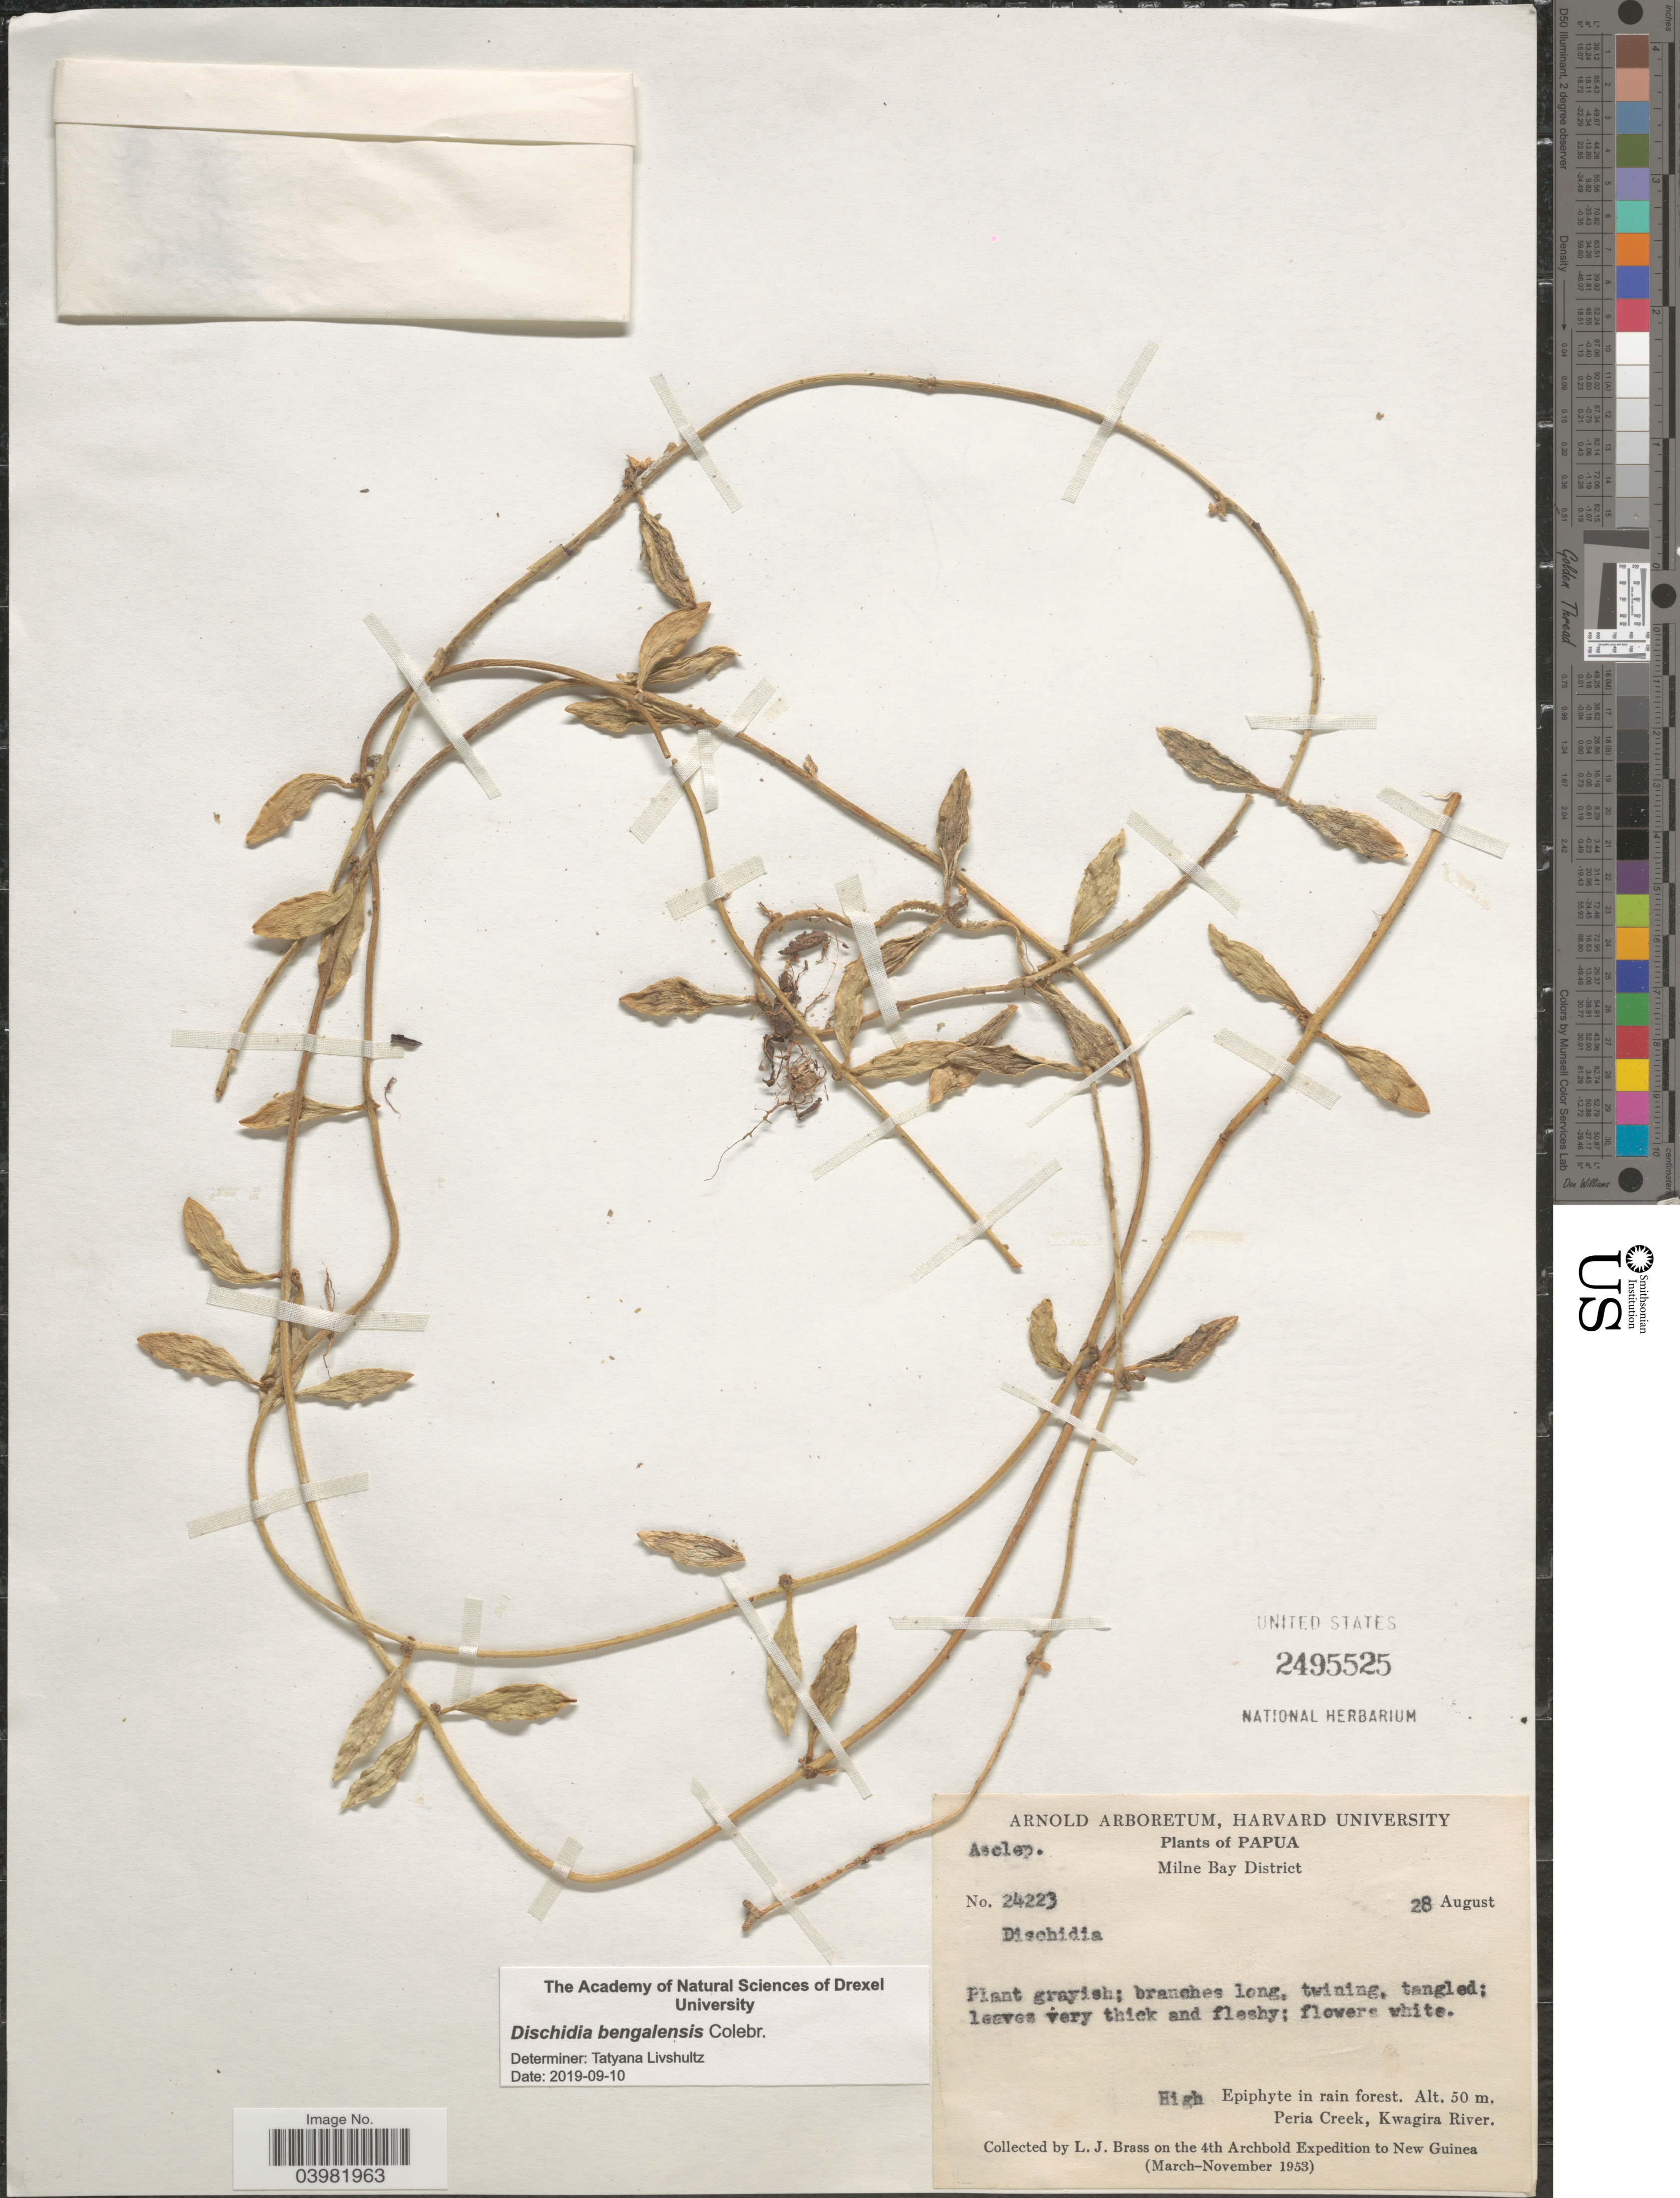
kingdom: Plantae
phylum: Tracheophyta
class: Magnoliopsida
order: Gentianales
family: Apocynaceae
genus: Dischidia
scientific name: Dischidia bengalensis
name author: Colebr.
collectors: L. J. Brass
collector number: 24223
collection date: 1953-08-28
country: Papua New Guinea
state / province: Milne Bay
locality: Papua. Milne Bay District. Peria Creek, Kwagira River. New Guinea.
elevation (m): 50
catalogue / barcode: US 2495525